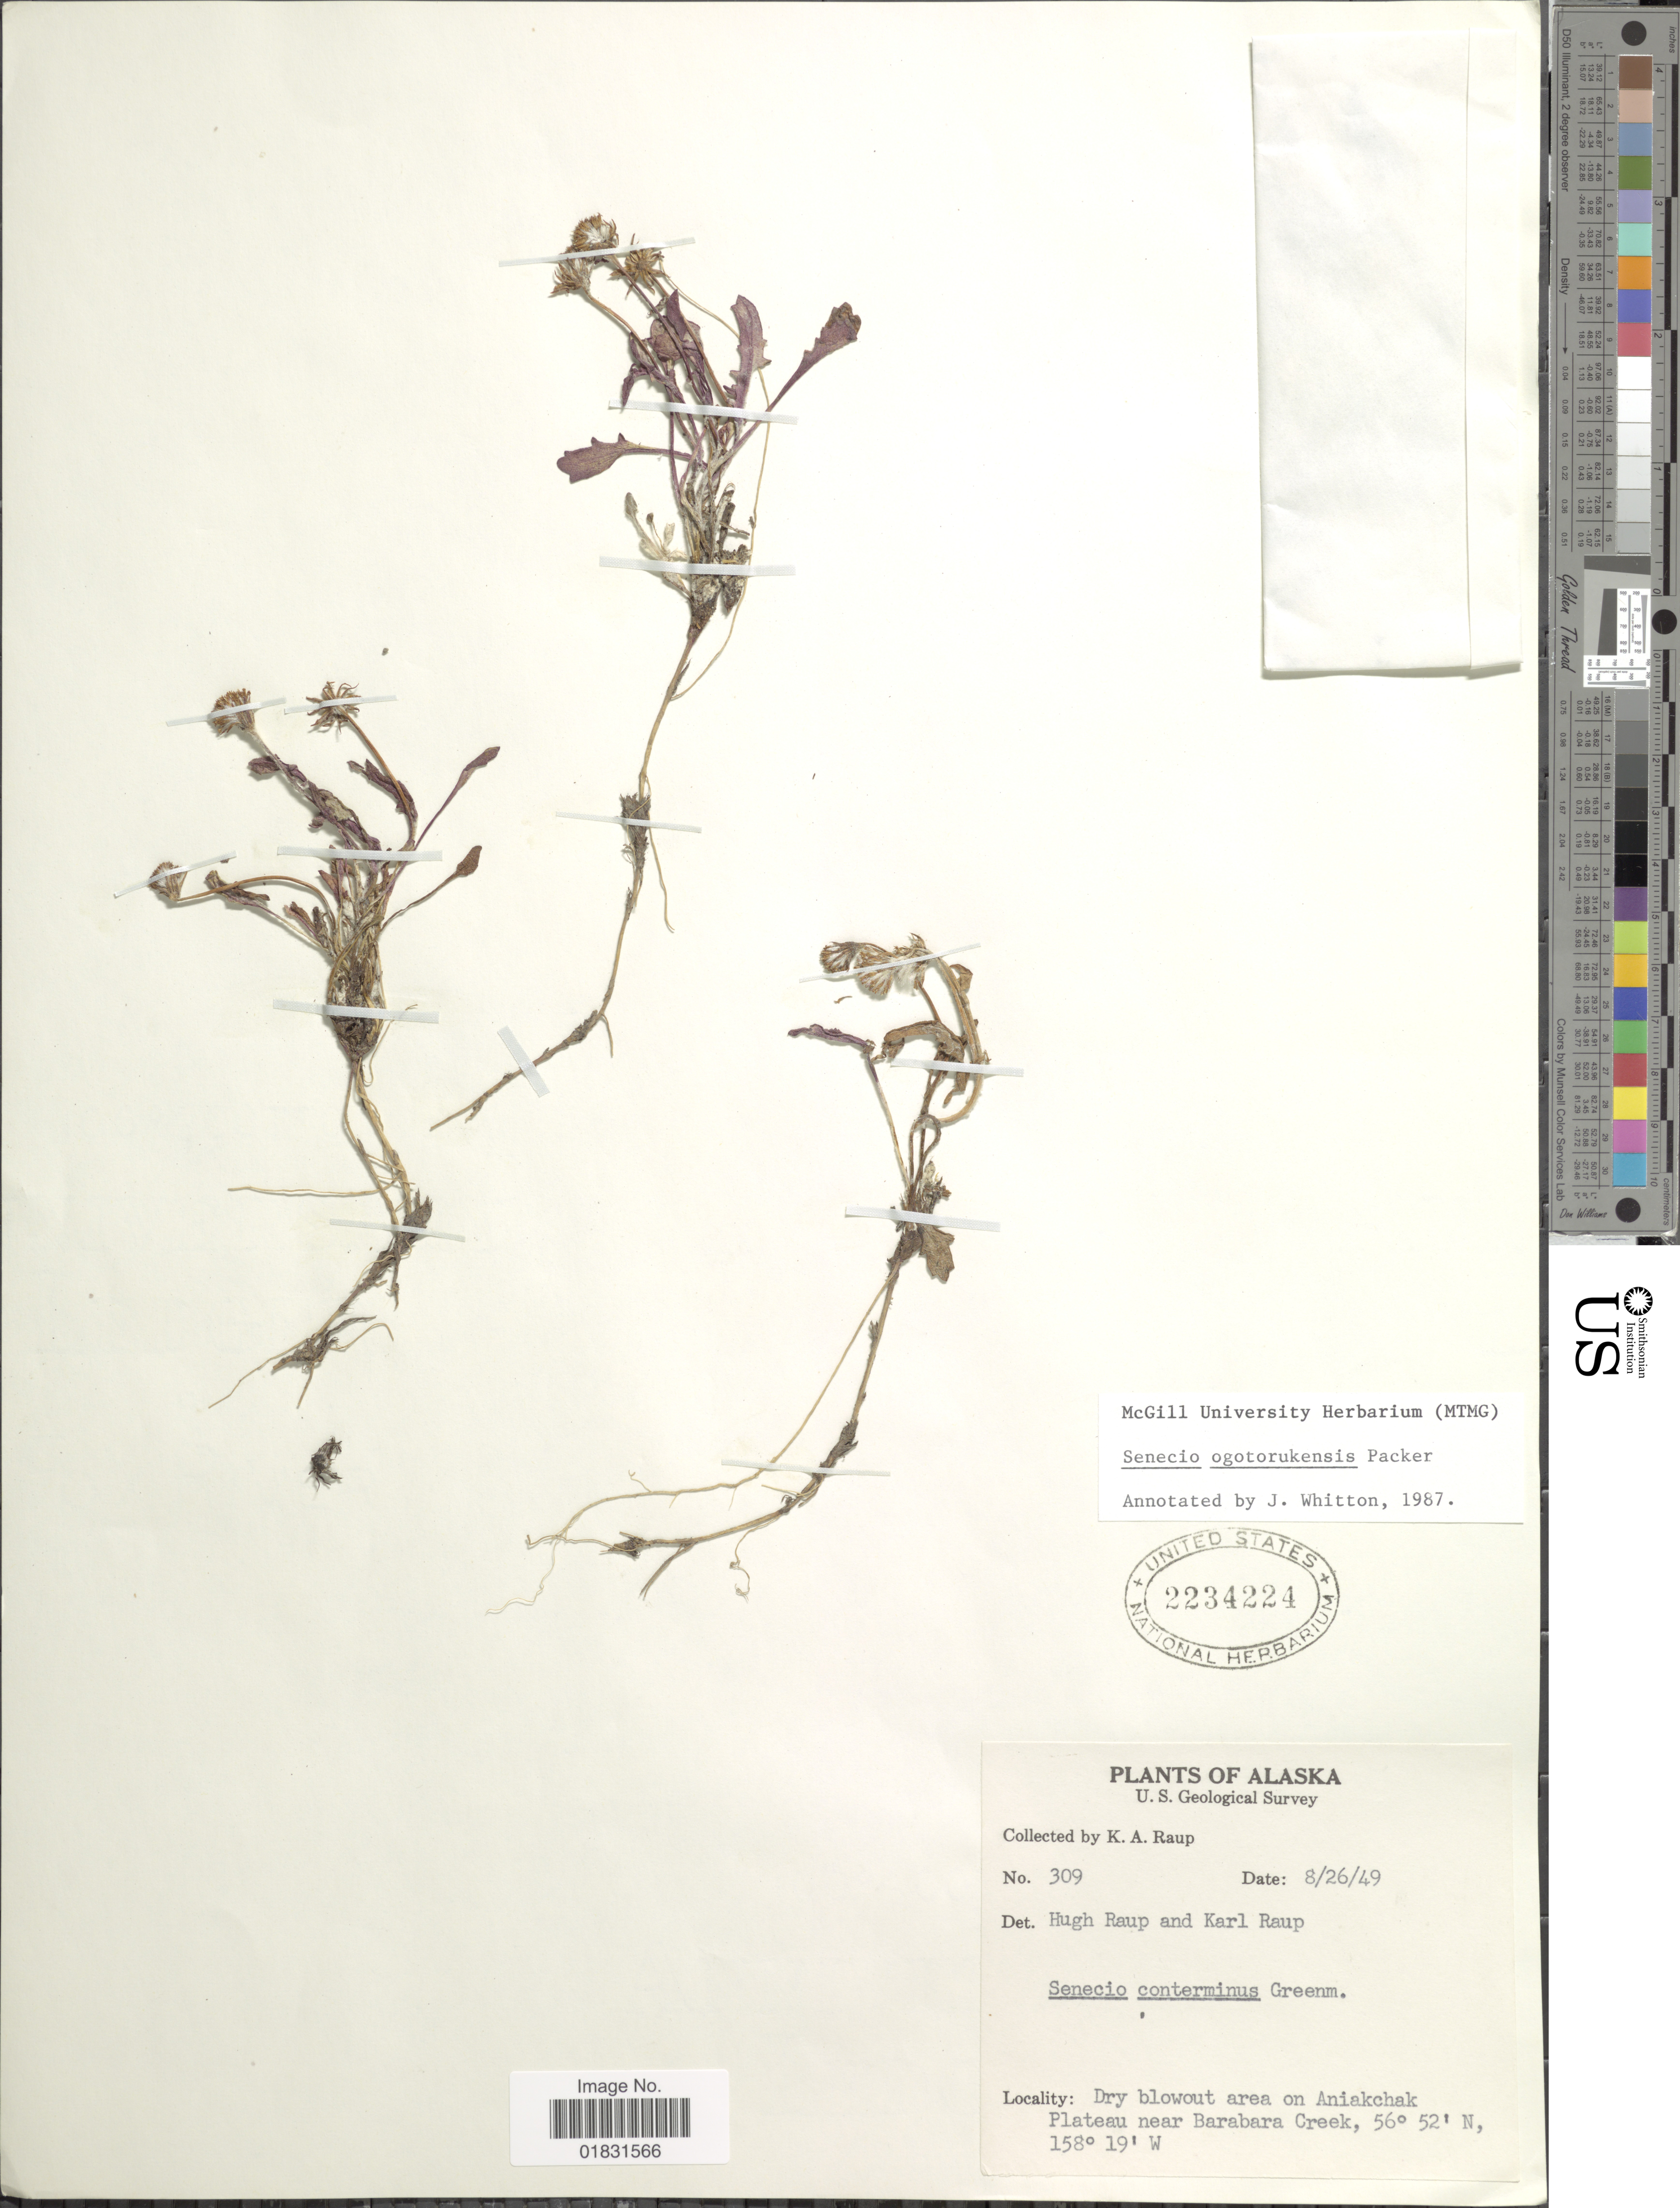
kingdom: Plantae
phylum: Tracheophyta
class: Magnoliopsida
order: Asterales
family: Asteraceae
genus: Packera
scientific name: Packera ogotorukensis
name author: (Packer) Á. Löve & D. Löve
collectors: K. Raup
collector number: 309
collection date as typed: Transcribed d/m/y: 26/8/49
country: United States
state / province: Alaska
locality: Dry blowout area on Aniakchak Plateau near Barabara Creek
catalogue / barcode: US 2234224